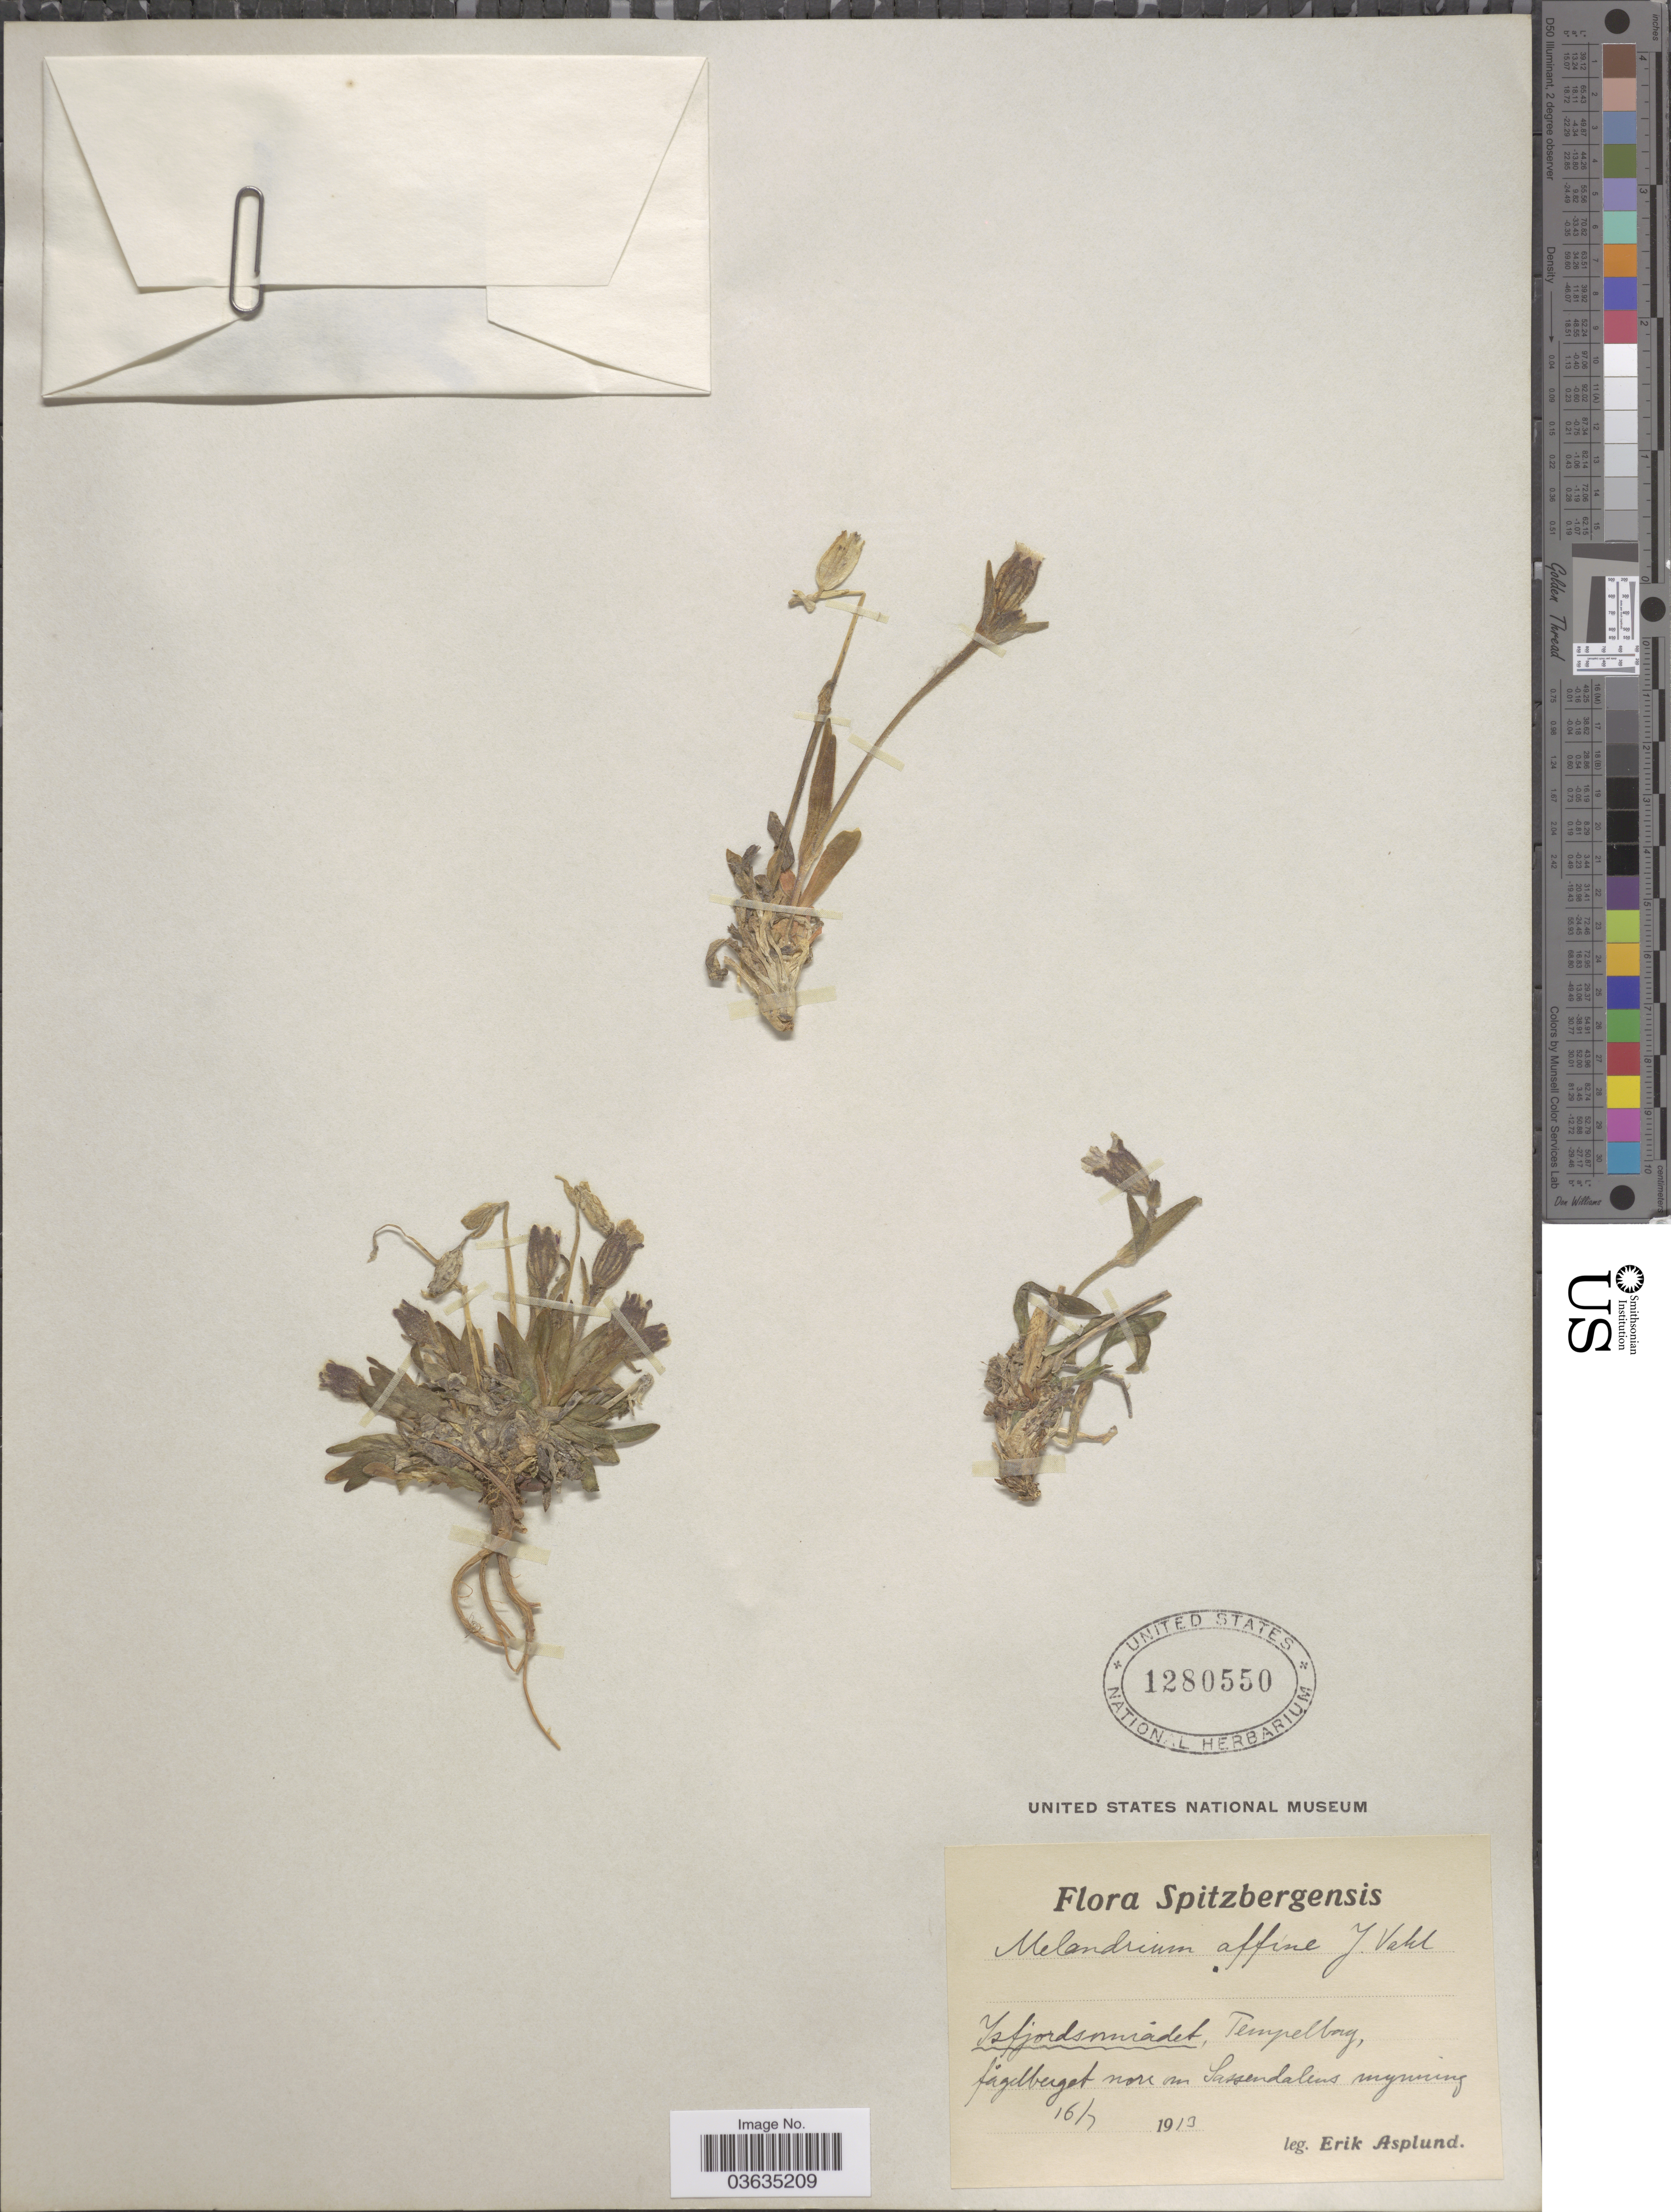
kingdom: Plantae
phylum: Tracheophyta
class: Magnoliopsida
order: Caryophyllales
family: Caryophyllaceae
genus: Silene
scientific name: Silene involucrata subsp. tenella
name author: (Tolm.) Bocquet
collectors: E. Asplund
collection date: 1913-07-16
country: Norway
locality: Spitzbergensis. Isfjordsomradet, Tempelbay, fågelberget nore am Sassendalens mynning.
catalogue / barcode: US 1280550